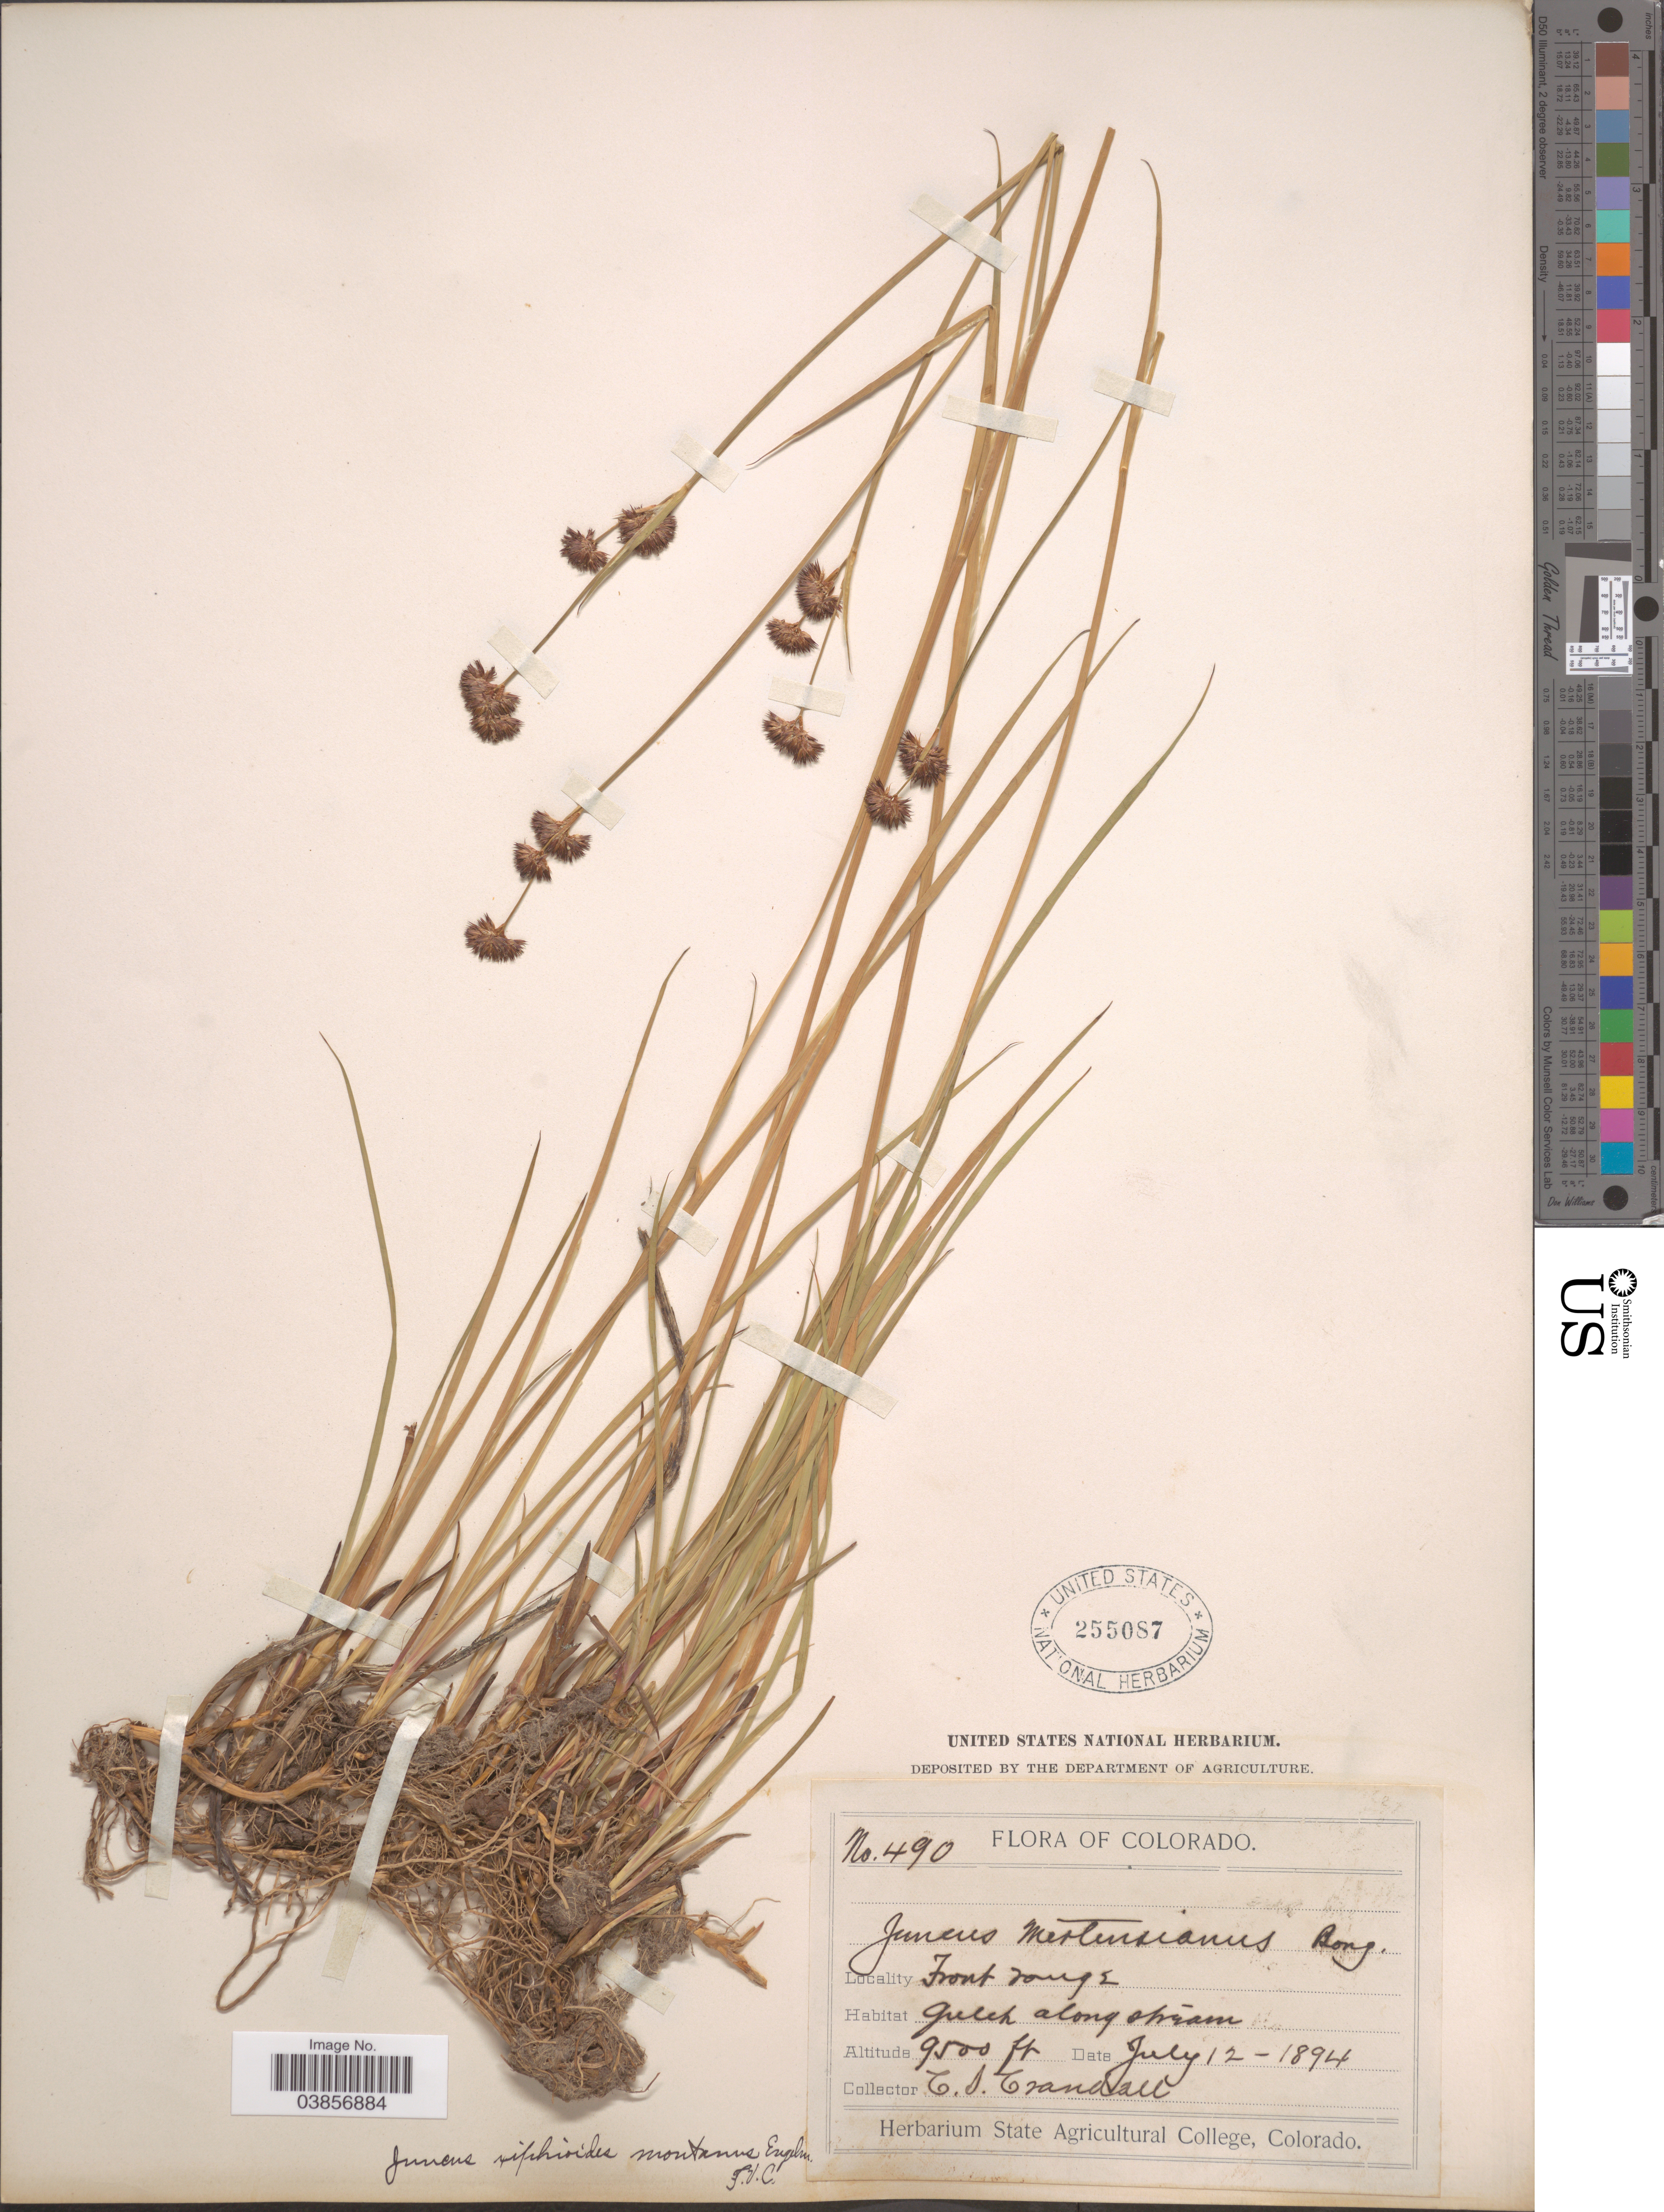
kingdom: Plantae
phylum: Tracheophyta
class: Liliopsida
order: Poales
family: Juncaceae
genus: Juncus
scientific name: Juncus saximontanus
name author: A. Nelson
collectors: C. Crandall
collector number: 490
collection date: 1894-07-12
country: United States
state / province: Colorado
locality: Front Range. Gulch along stream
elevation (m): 2896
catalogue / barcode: US 255087